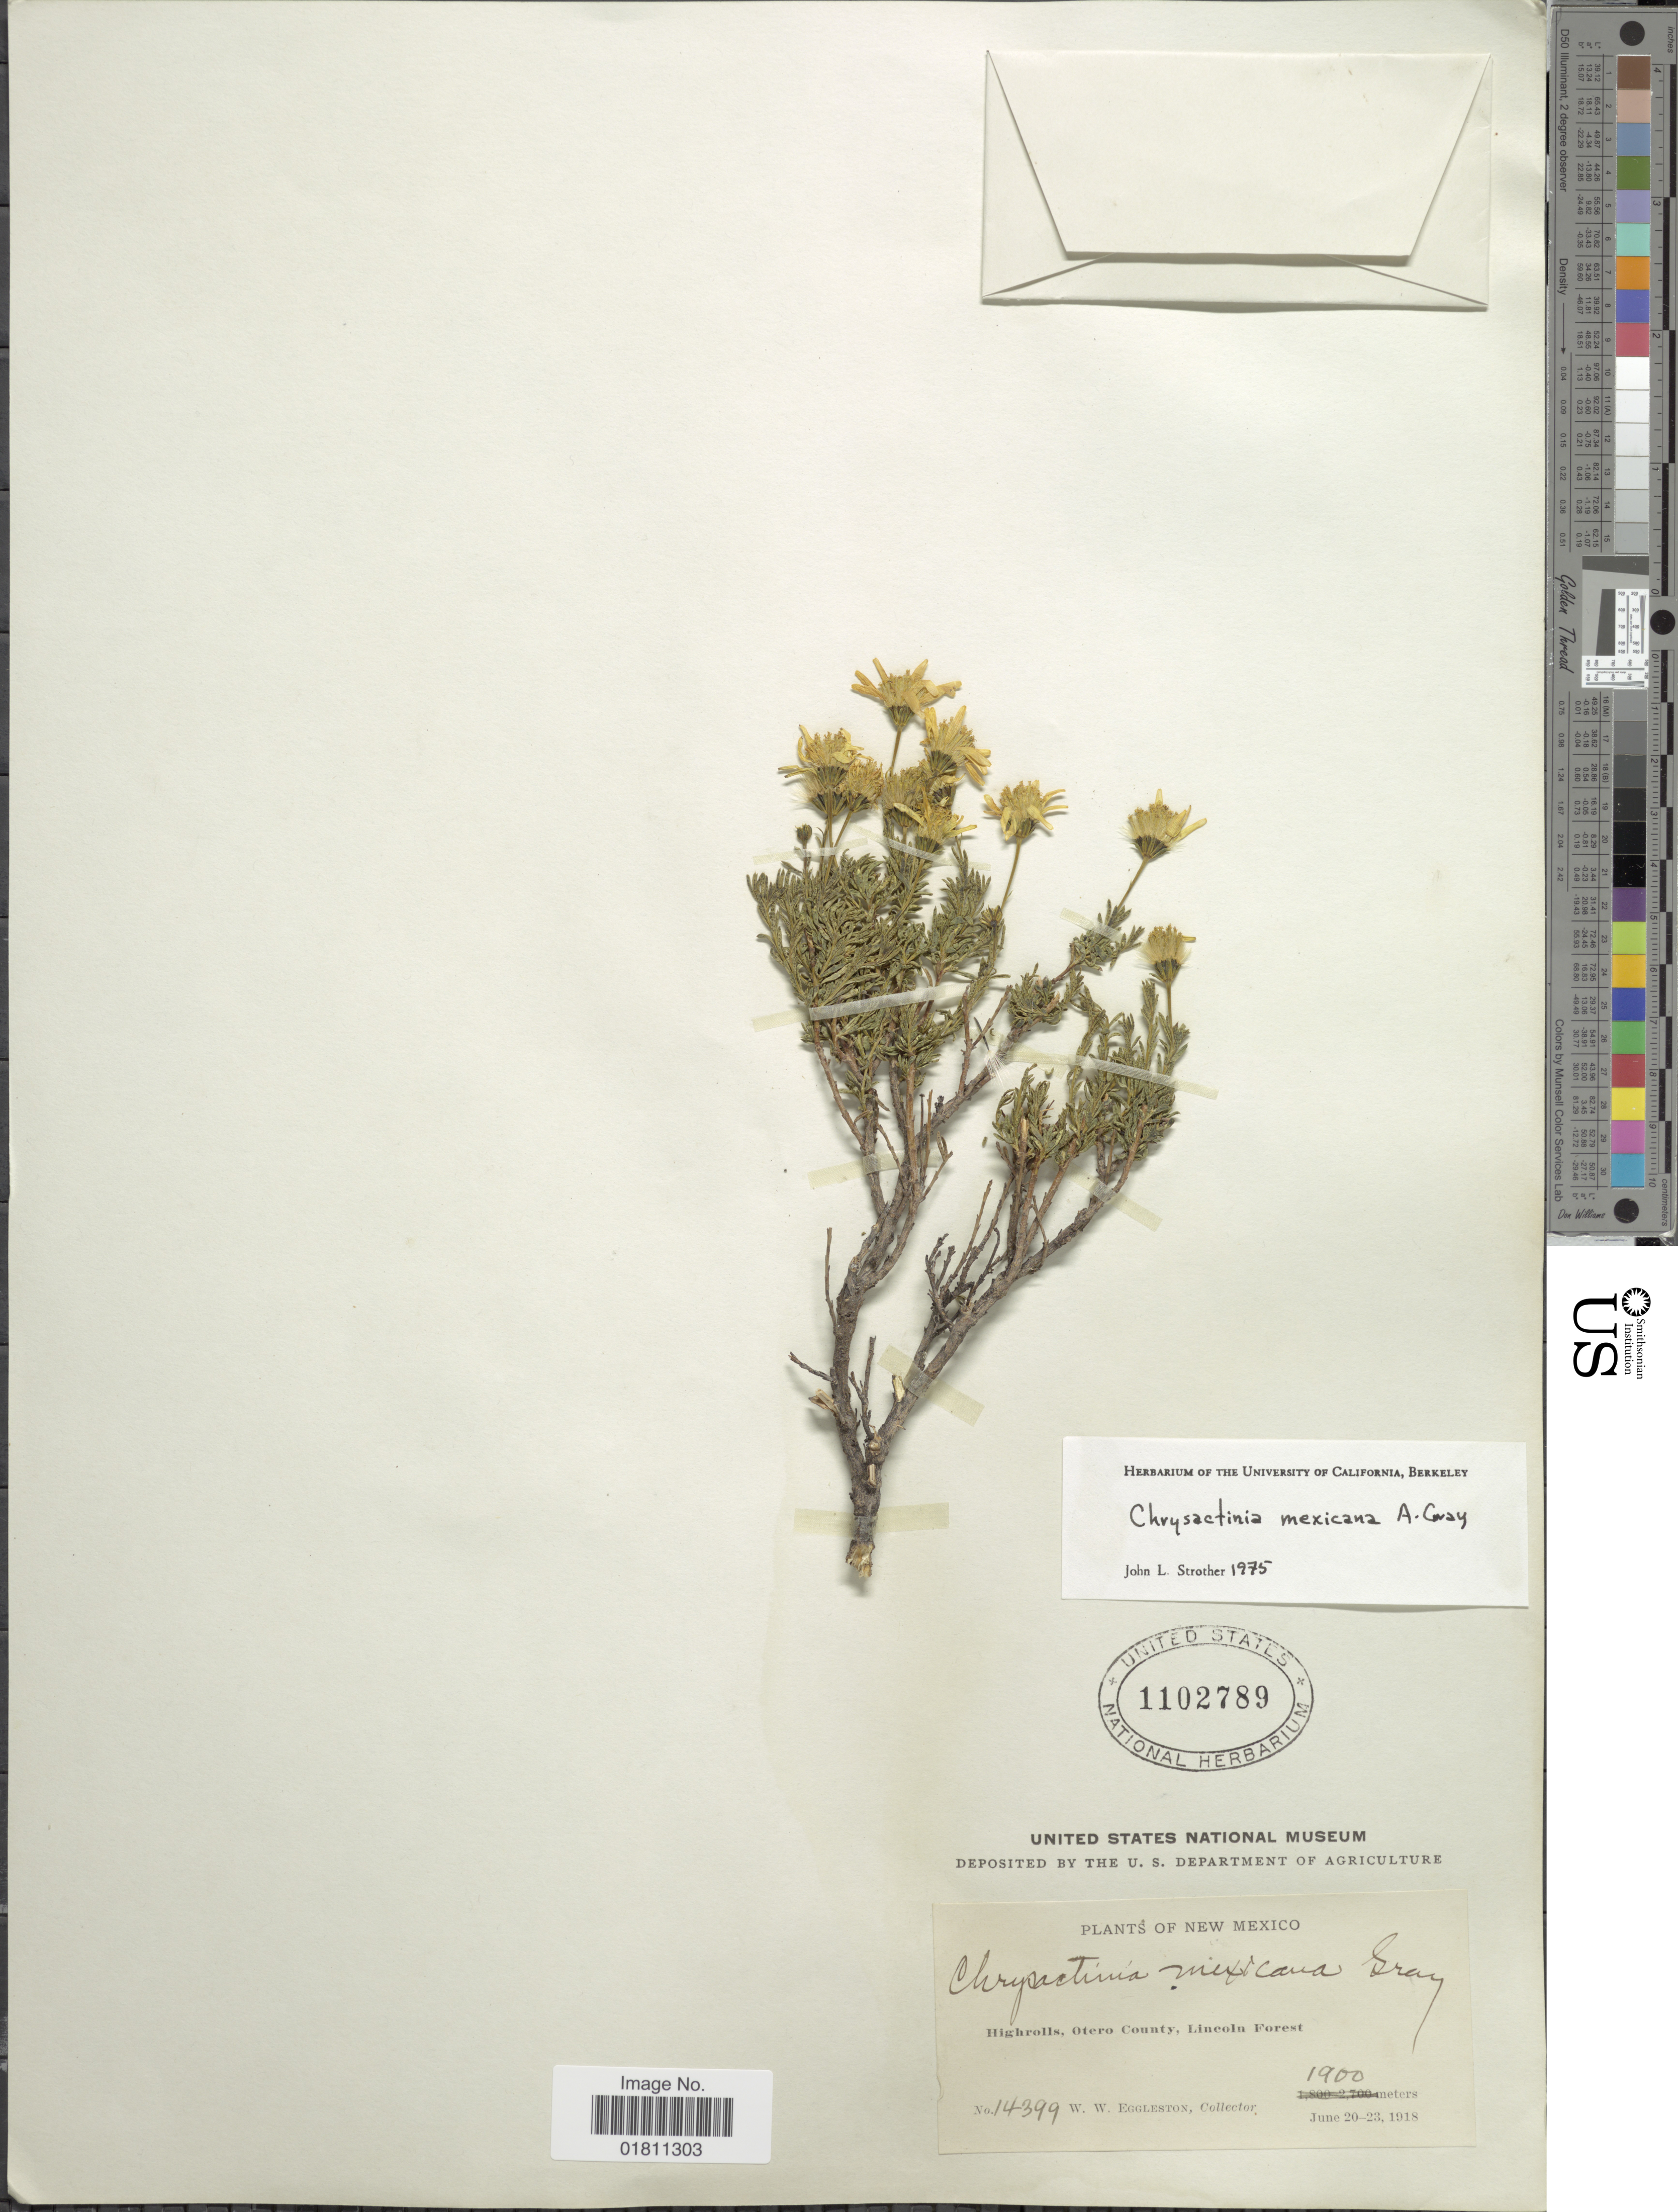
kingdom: Plantae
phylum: Tracheophyta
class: Magnoliopsida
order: Asterales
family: Asteraceae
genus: Chrysactinia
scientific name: Chrysactinia mexicana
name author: A. Gray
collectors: W. W. Eggleston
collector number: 14399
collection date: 1918-06-20/1918-06-23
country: United States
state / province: New Mexico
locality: Highrolls, Otero County, Lincoln Forest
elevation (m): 1900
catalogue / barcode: US 1102789